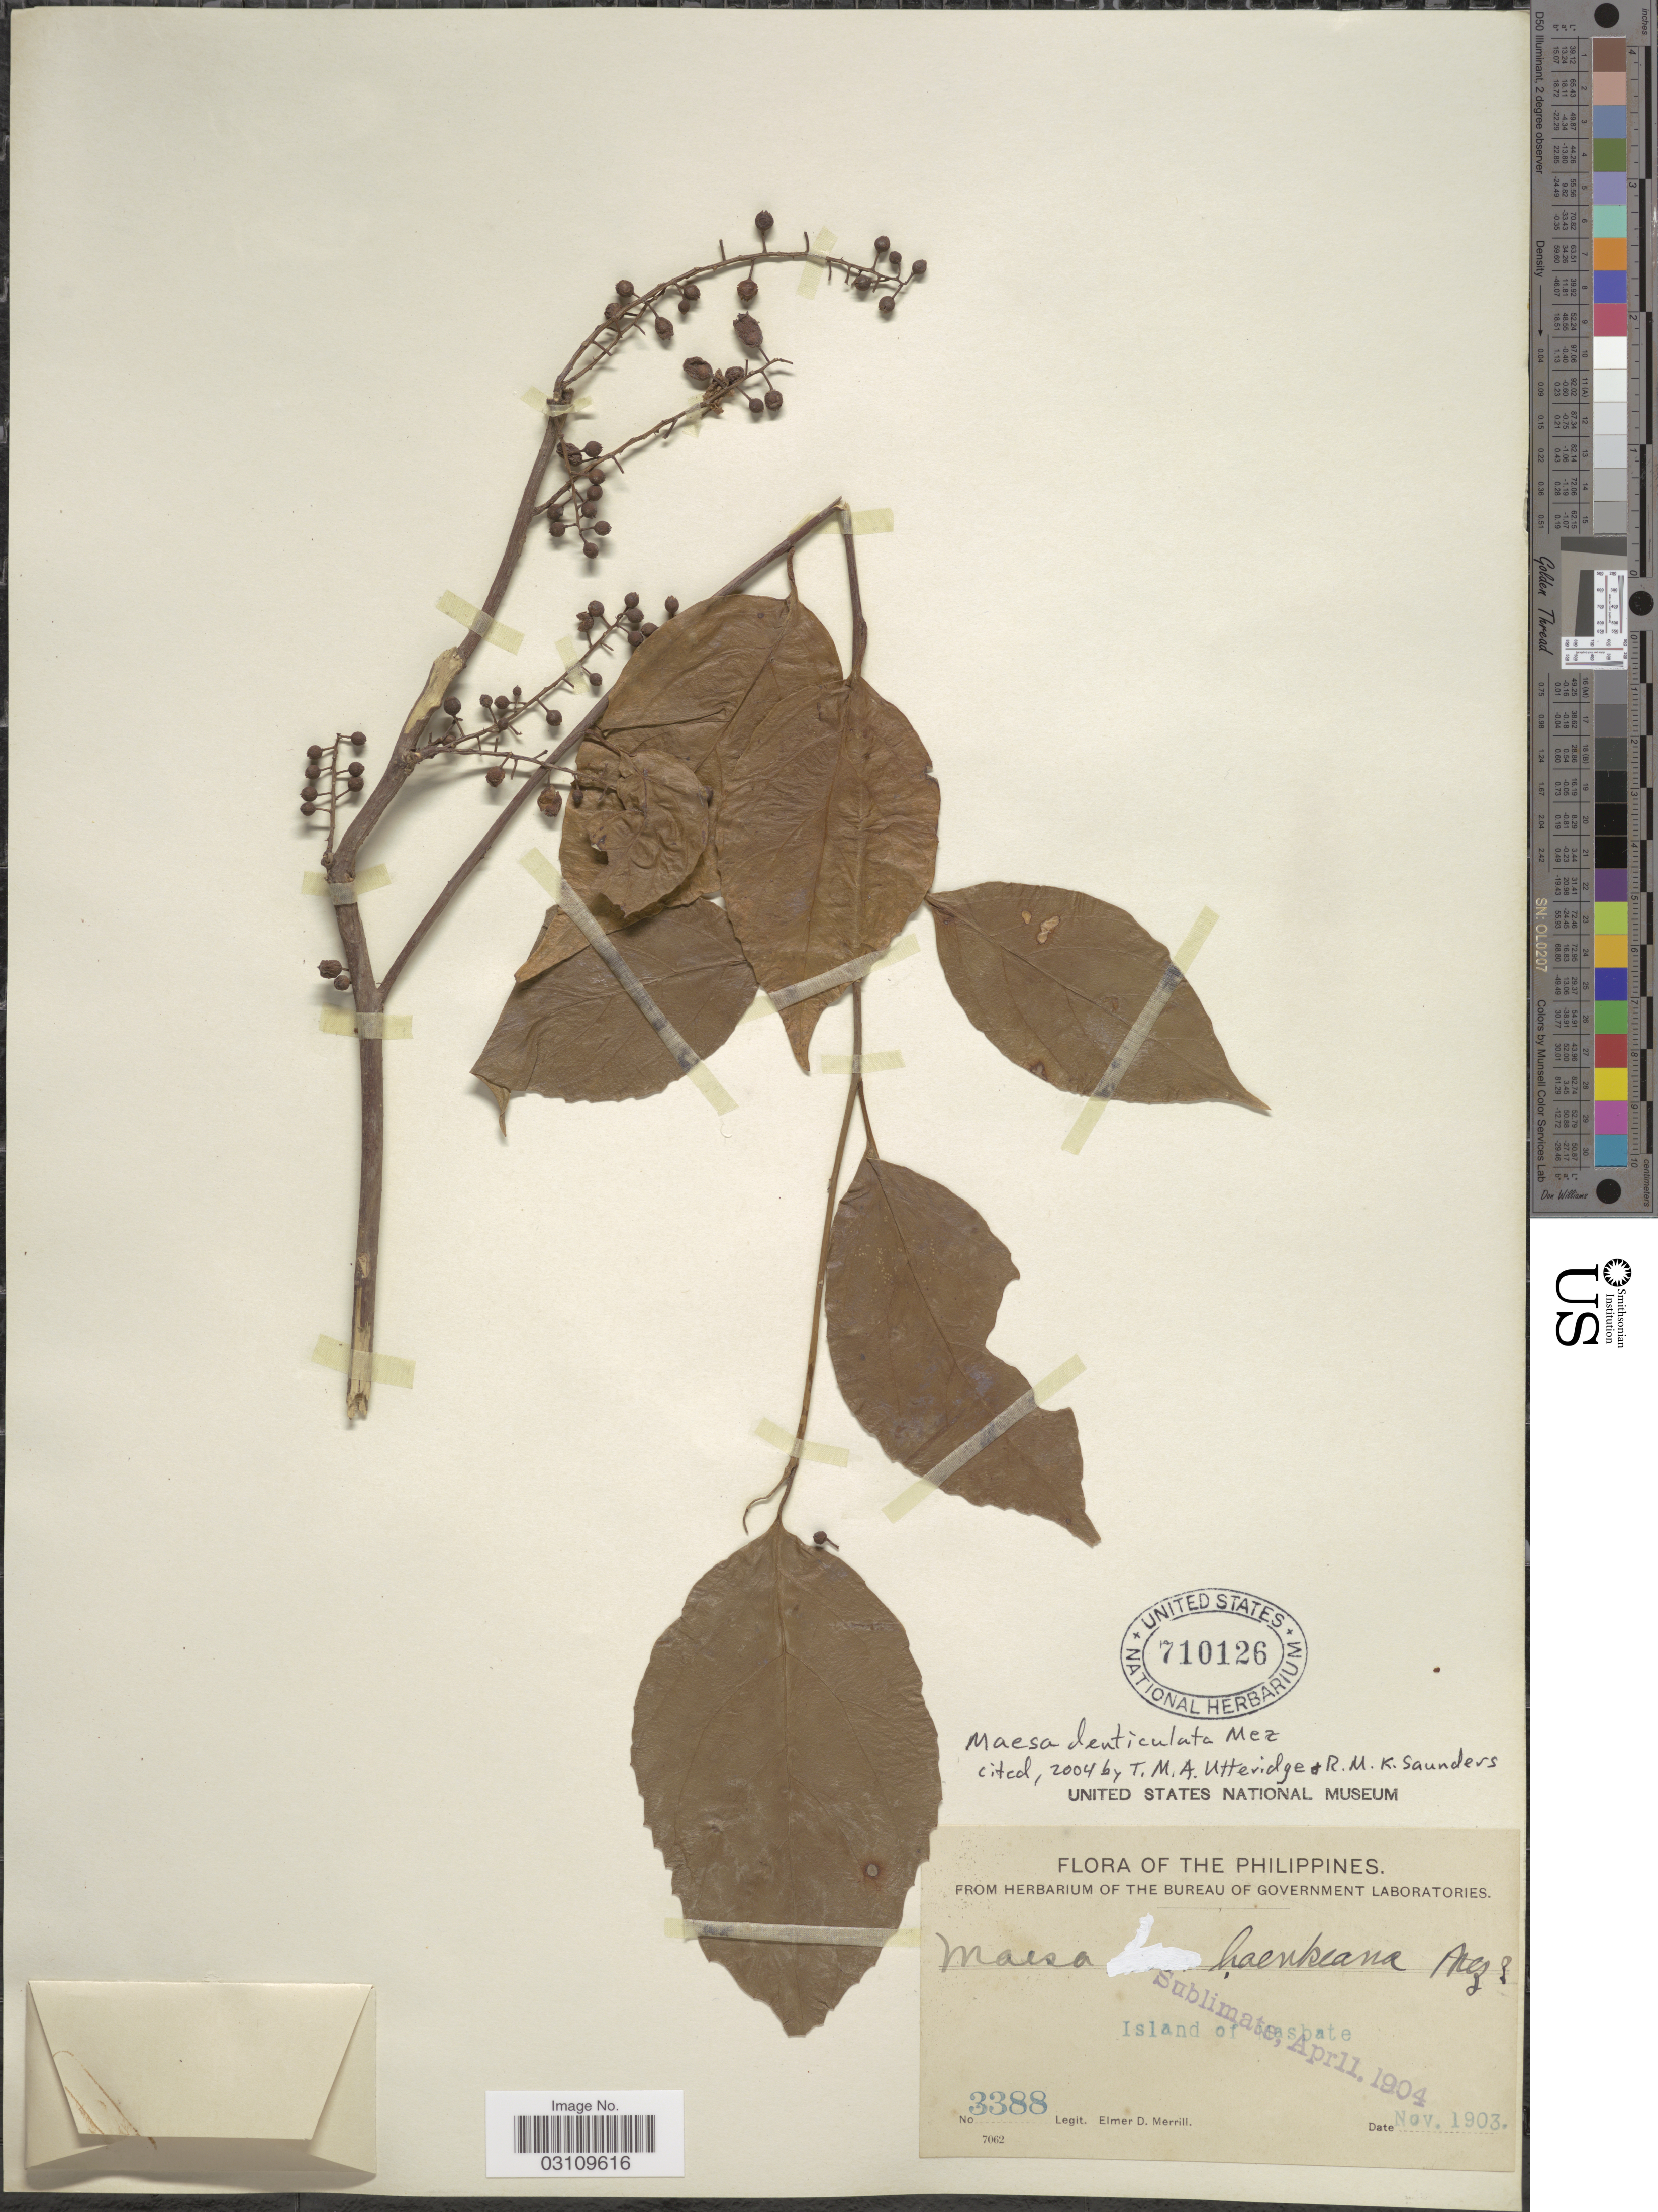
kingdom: Plantae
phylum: Tracheophyta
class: Magnoliopsida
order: Ericales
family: Primulaceae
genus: Maesa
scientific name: Maesa denticulata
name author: Mez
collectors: E. D. Merrill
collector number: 3388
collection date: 1903-11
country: Philippines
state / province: Bicol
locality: Island of Masbate.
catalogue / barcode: US 710126